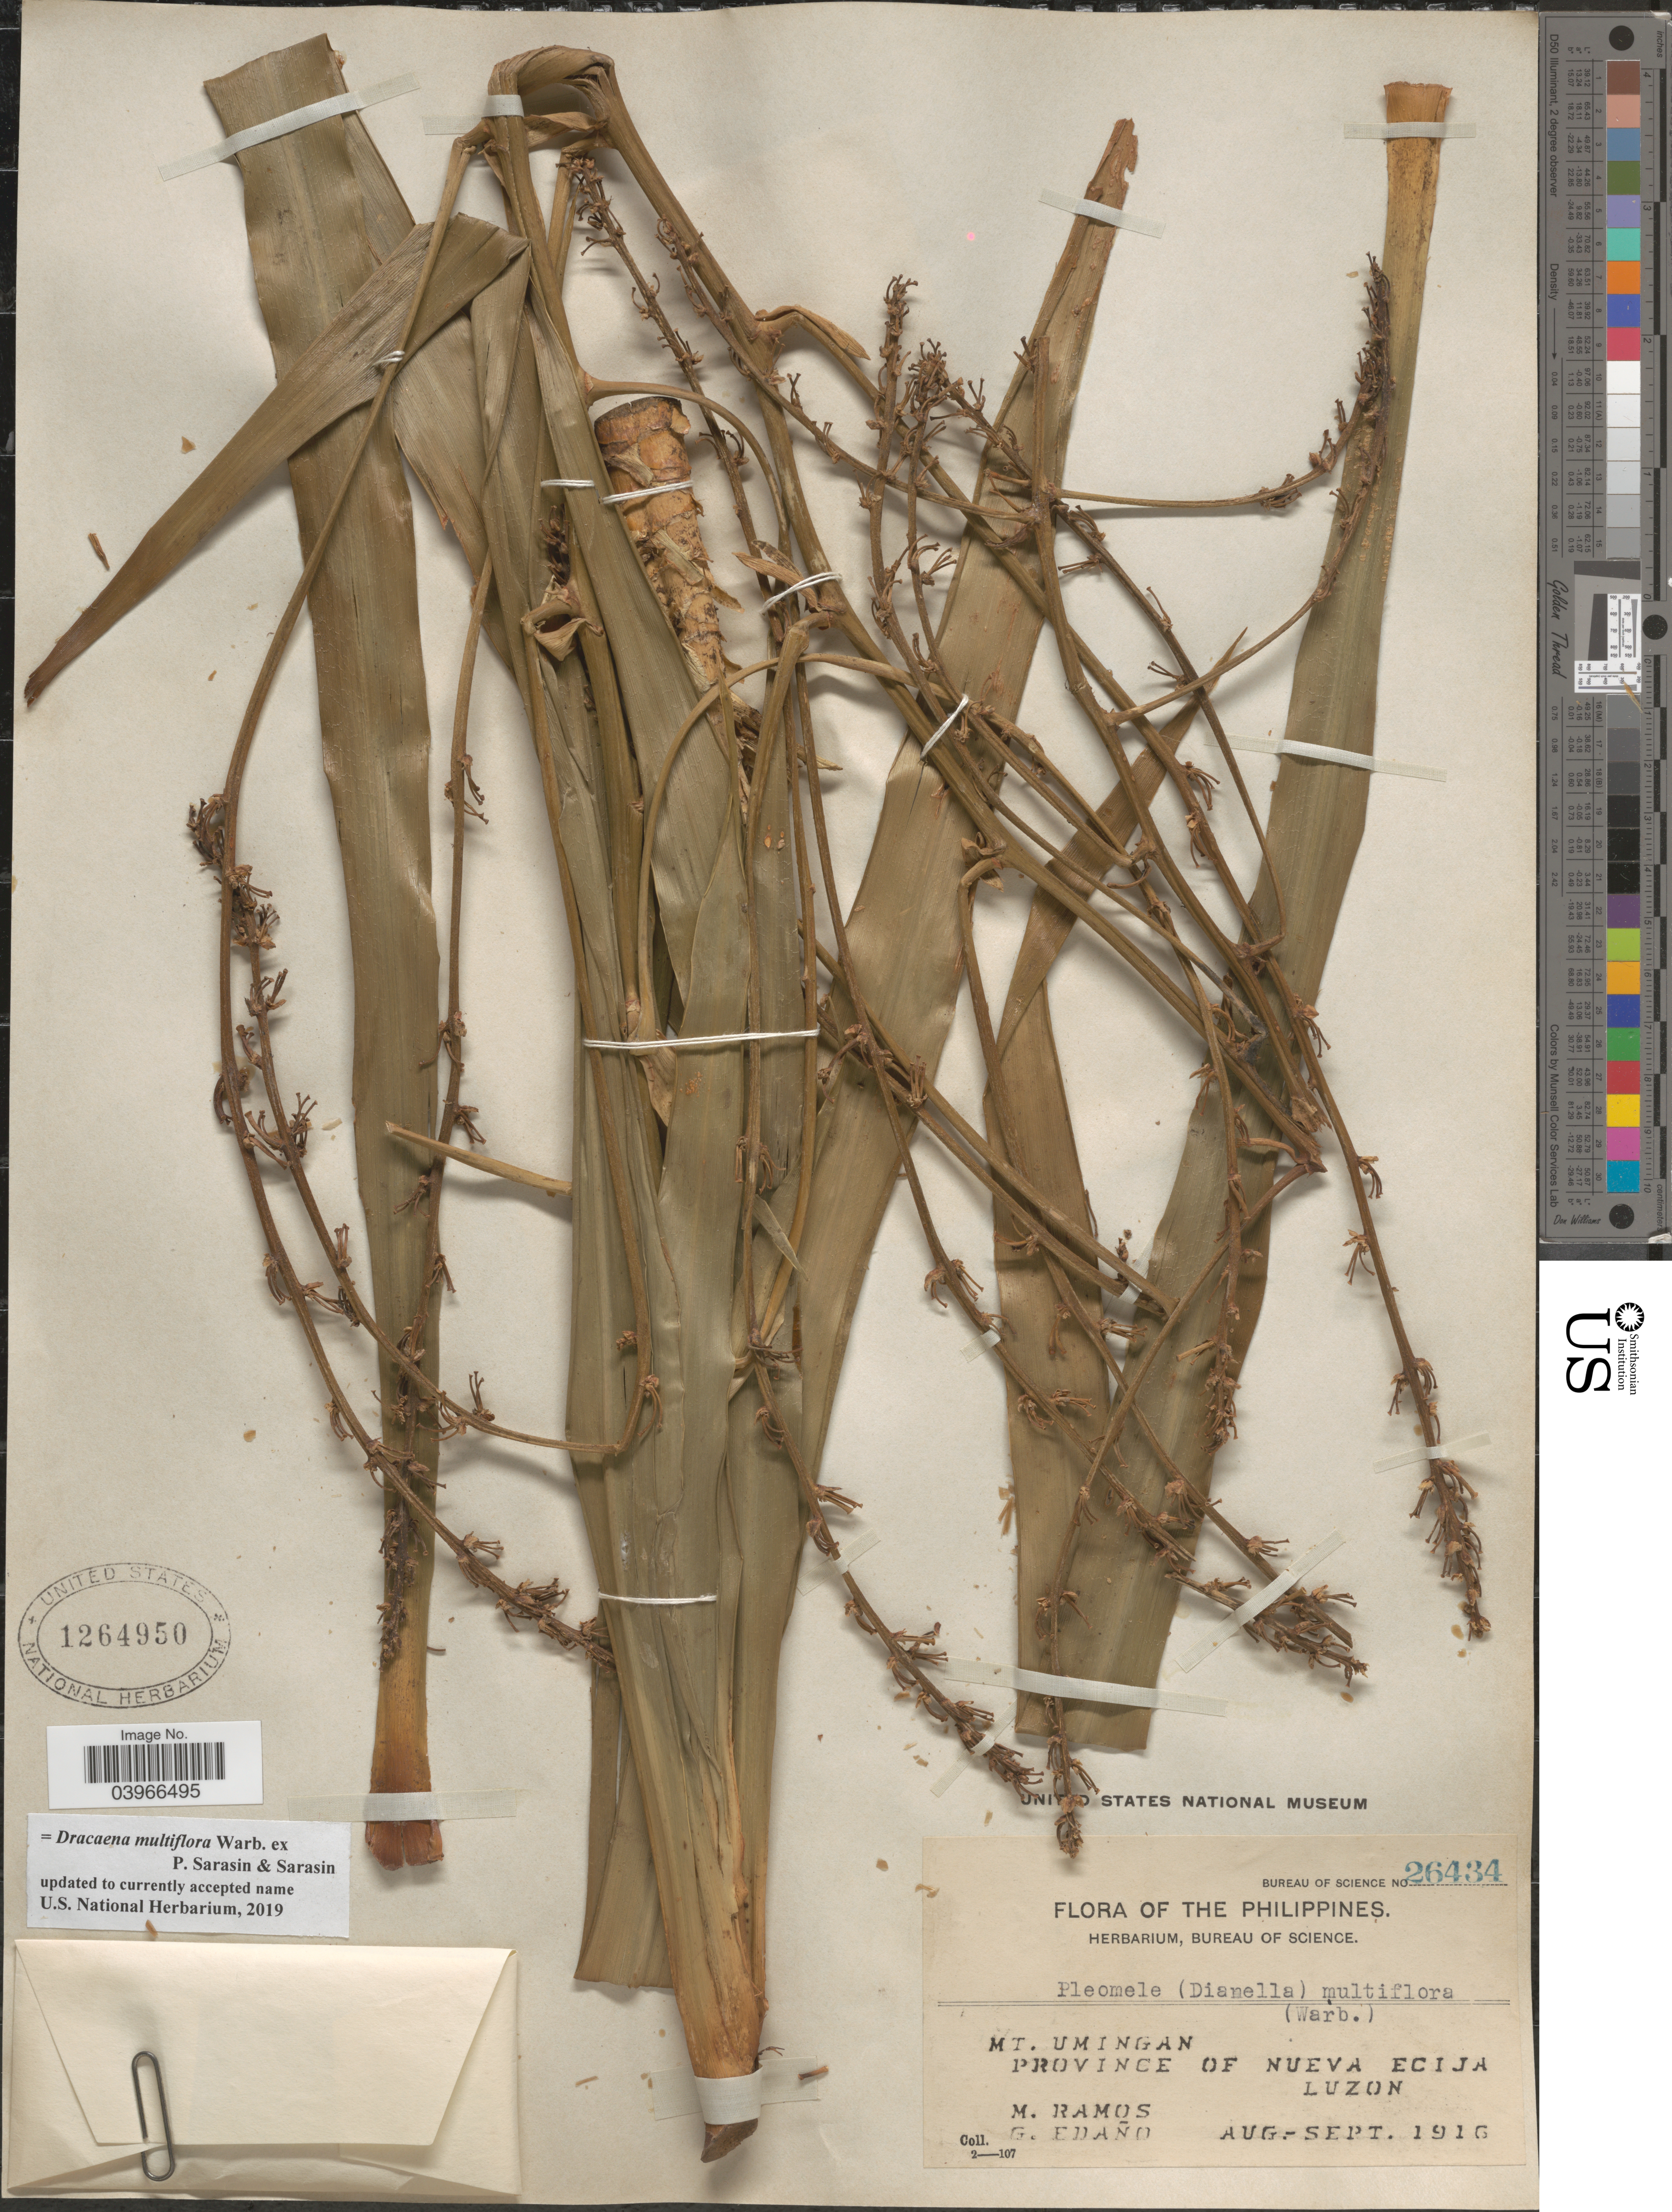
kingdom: Plantae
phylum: Tracheophyta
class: Liliopsida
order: Asparagales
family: Asparagaceae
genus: Dracaena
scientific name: Dracaena multiflora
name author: Warb. ex Sarasin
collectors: M. Ramos & G. Edaño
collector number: Bureau of Science 26434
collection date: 1916-08/1916-09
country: Philippines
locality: Mt. Umingan. Province of Nueva Ecija. Luzon.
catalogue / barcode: US 1264950